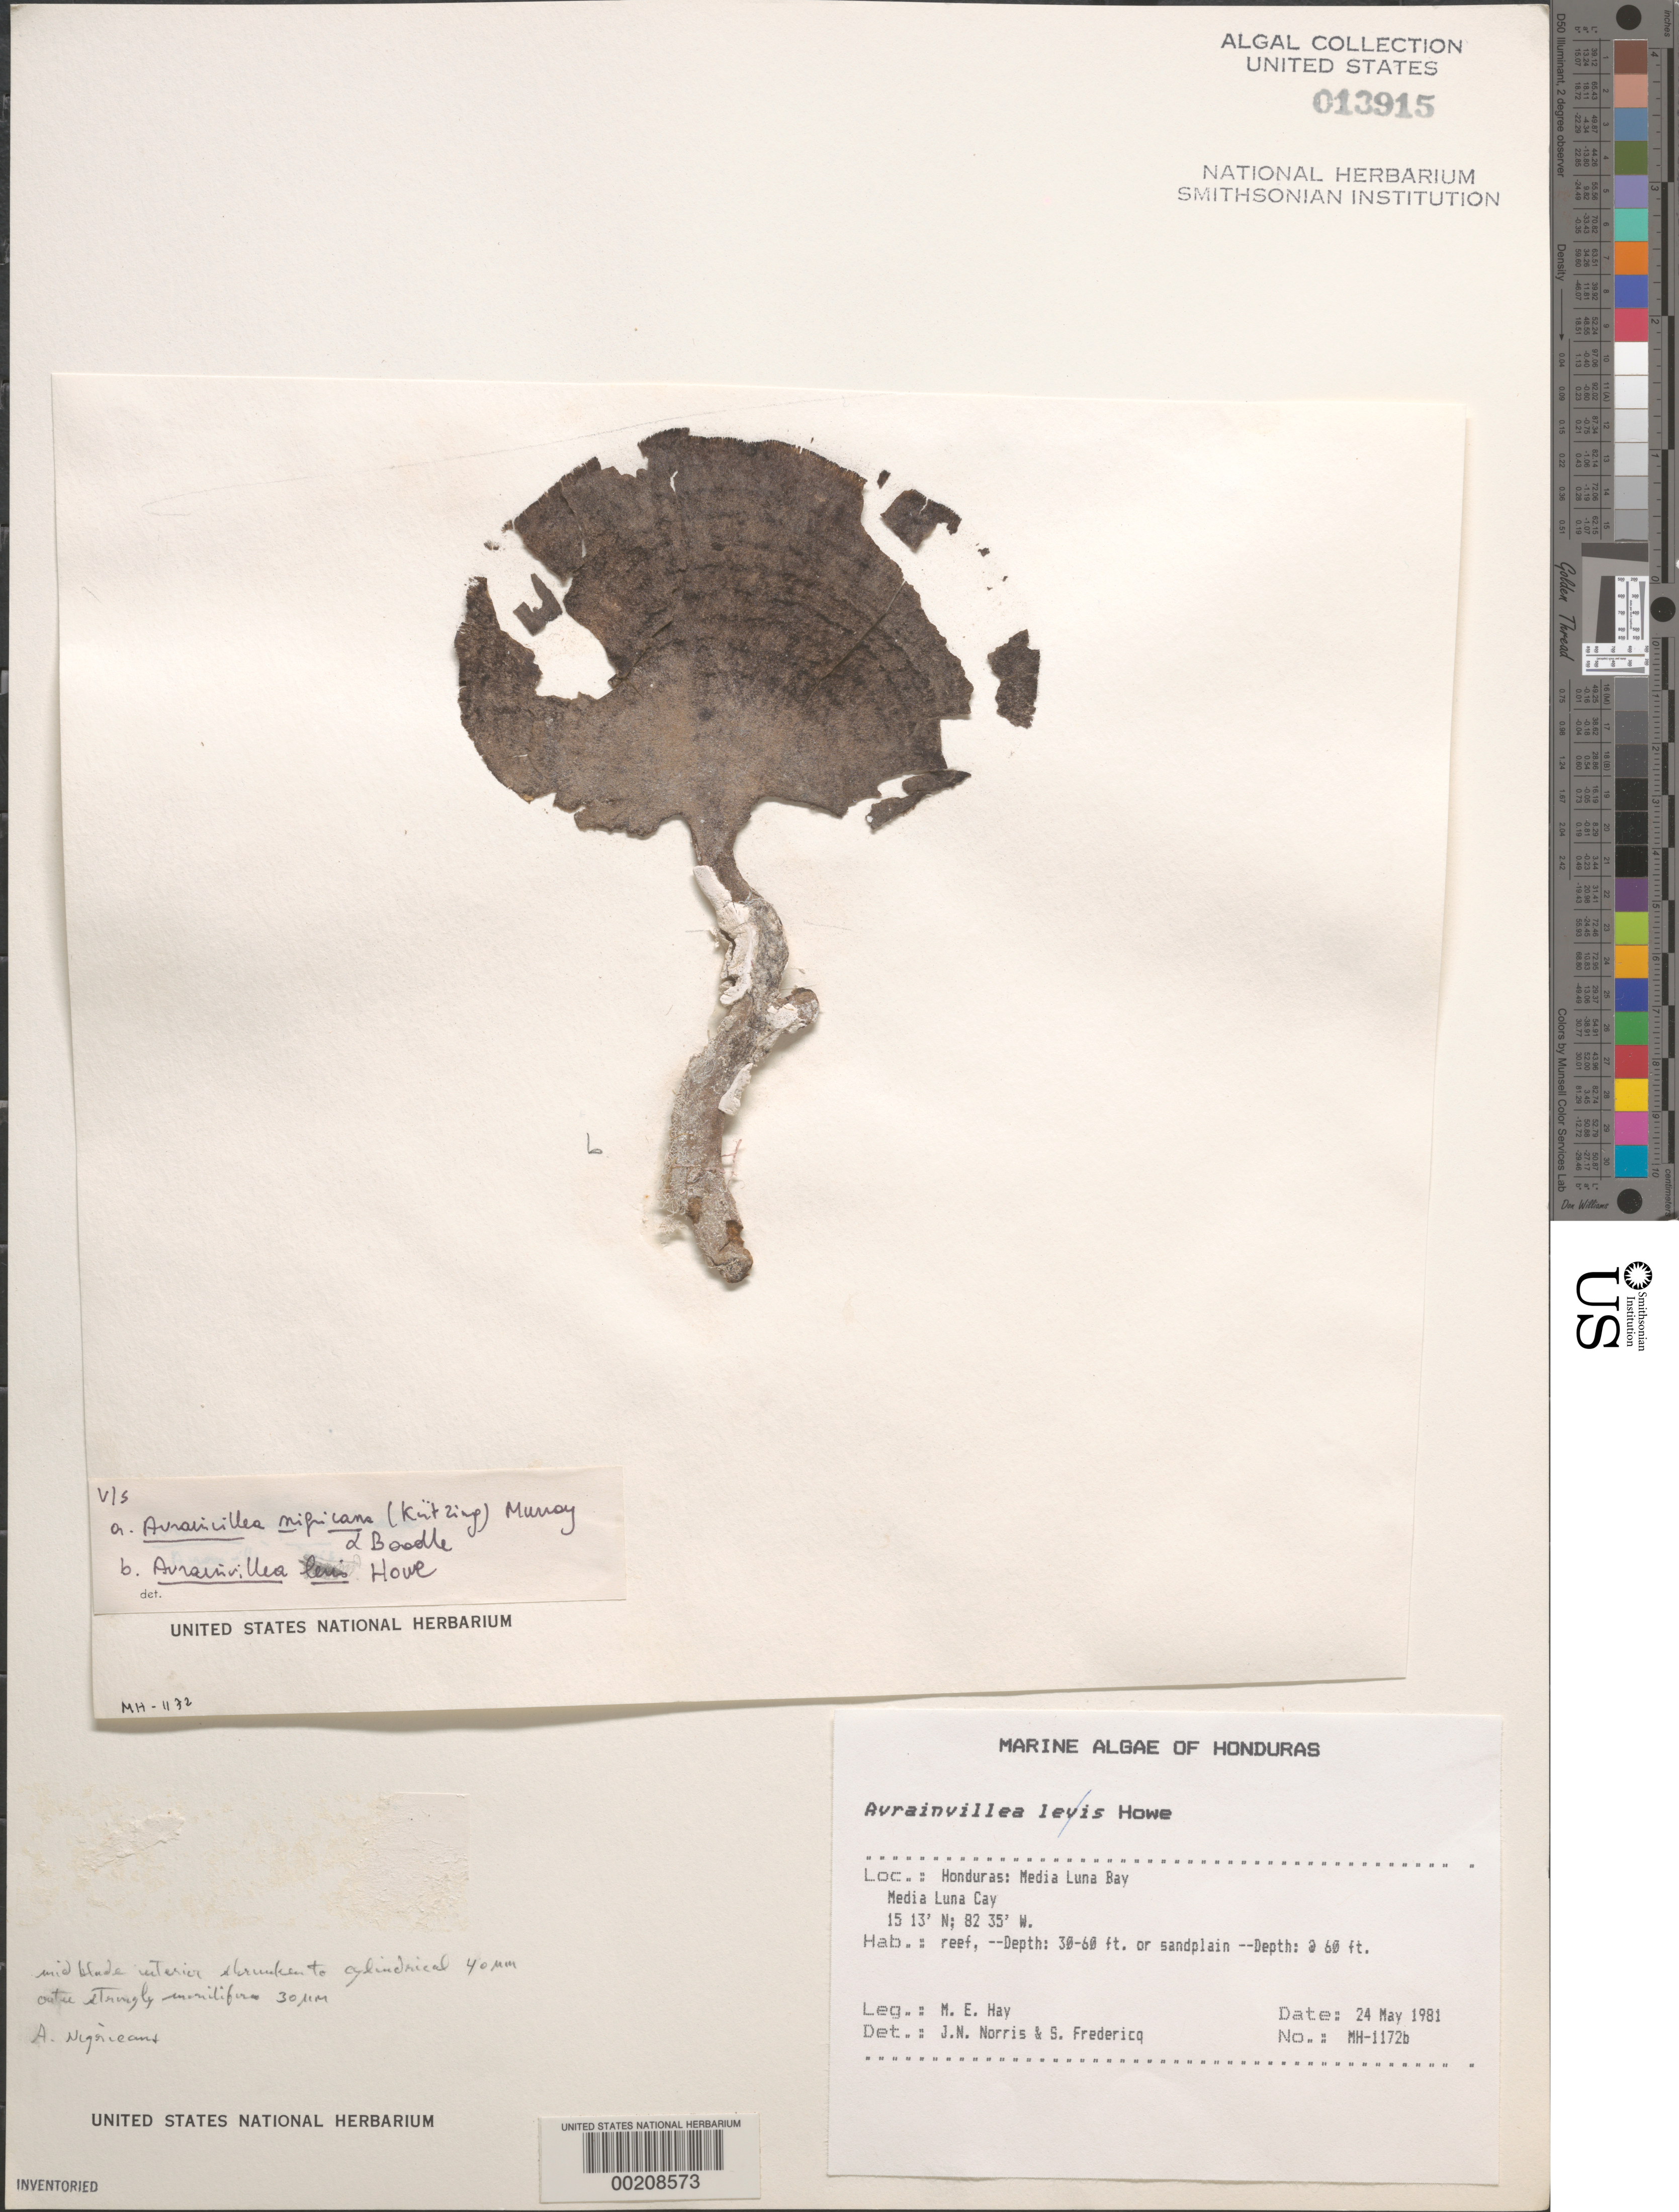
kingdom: Plantae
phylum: Chlorophyta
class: Ulvophyceae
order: Bryopsidales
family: Dichotomosiphonaceae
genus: Avrainvillea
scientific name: Avrainvillea nigricans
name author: Decne.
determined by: Littler, D. S.; Littler, M. M.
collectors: M. E. Hay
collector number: MEH-1172b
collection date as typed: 24 May 1981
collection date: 1981-05-24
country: Honduras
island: Media Luna Cay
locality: Media Luna Bay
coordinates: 15 13' N, 82 35' W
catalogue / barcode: US 13915